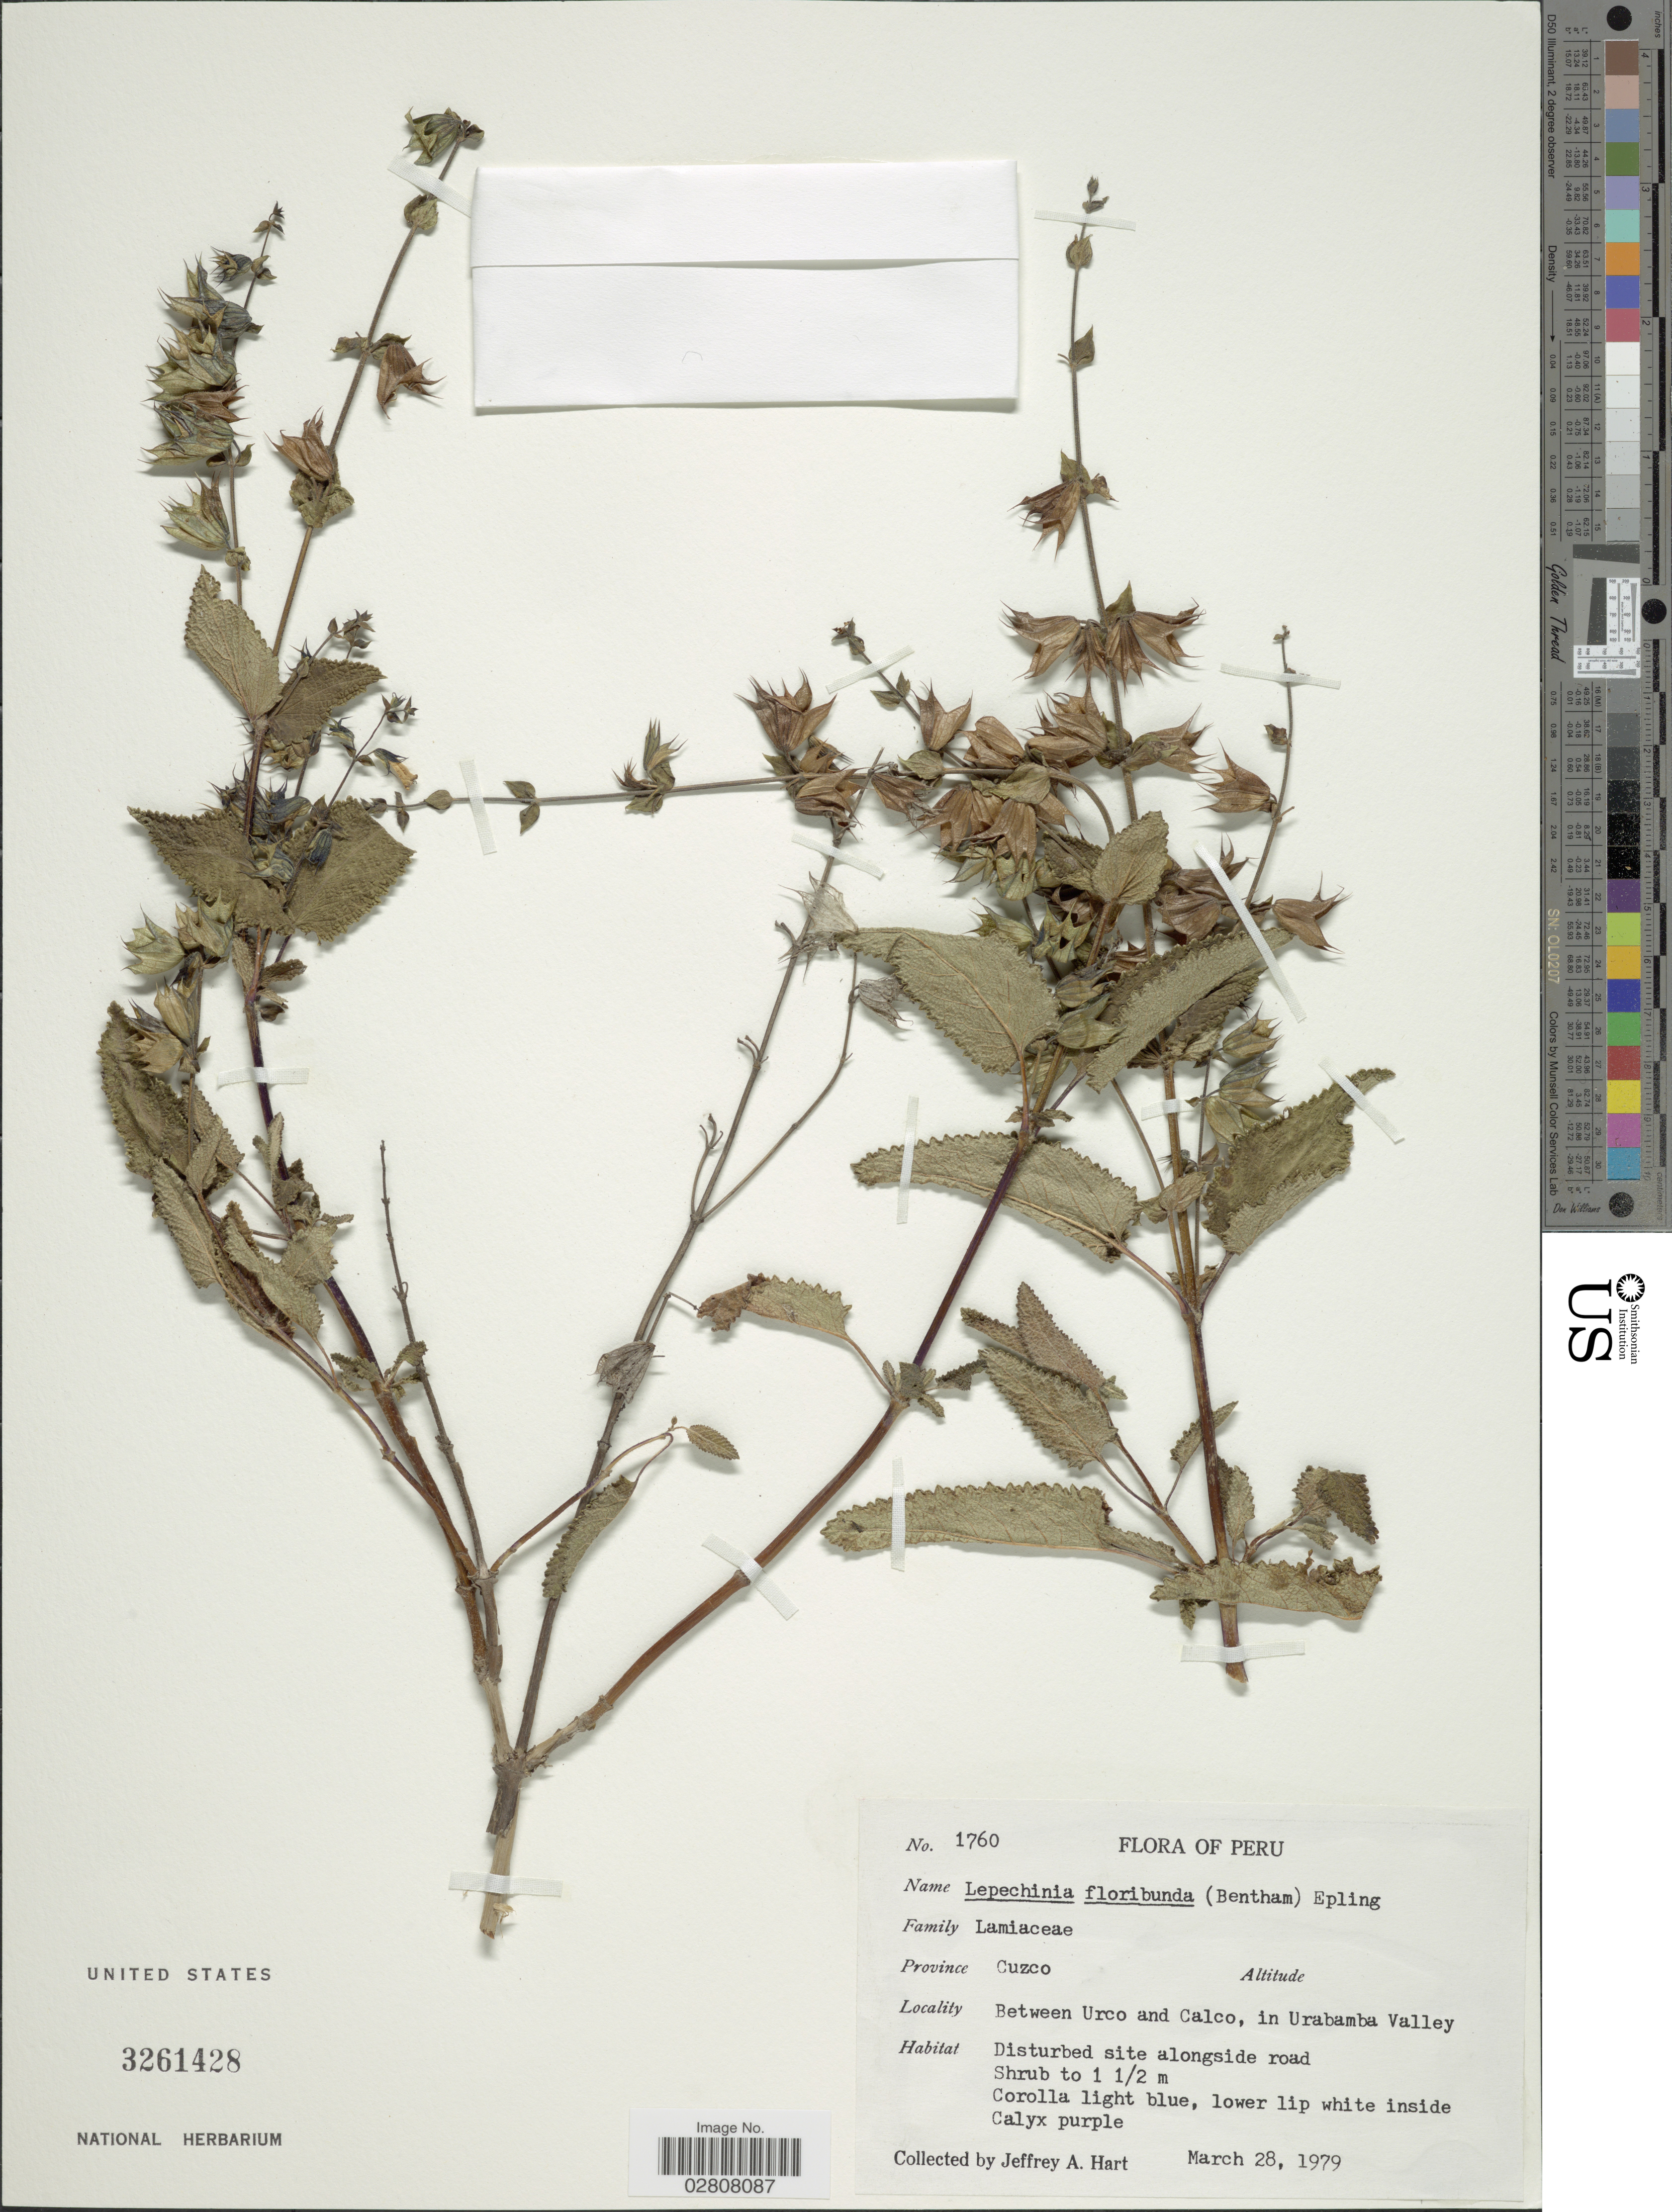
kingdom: Plantae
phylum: Tracheophyta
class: Magnoliopsida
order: Lamiales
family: Lamiaceae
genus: Lepechinia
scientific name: Lepechinia floribunda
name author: (Benth.) Epling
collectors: J. A. Hart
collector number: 1760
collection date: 1979-03-28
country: Peru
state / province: Cusco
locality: Province Cuzco. Between Urco and Calco, in Urabamba Valley. Disturbed site alongside road.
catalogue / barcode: US 33261428